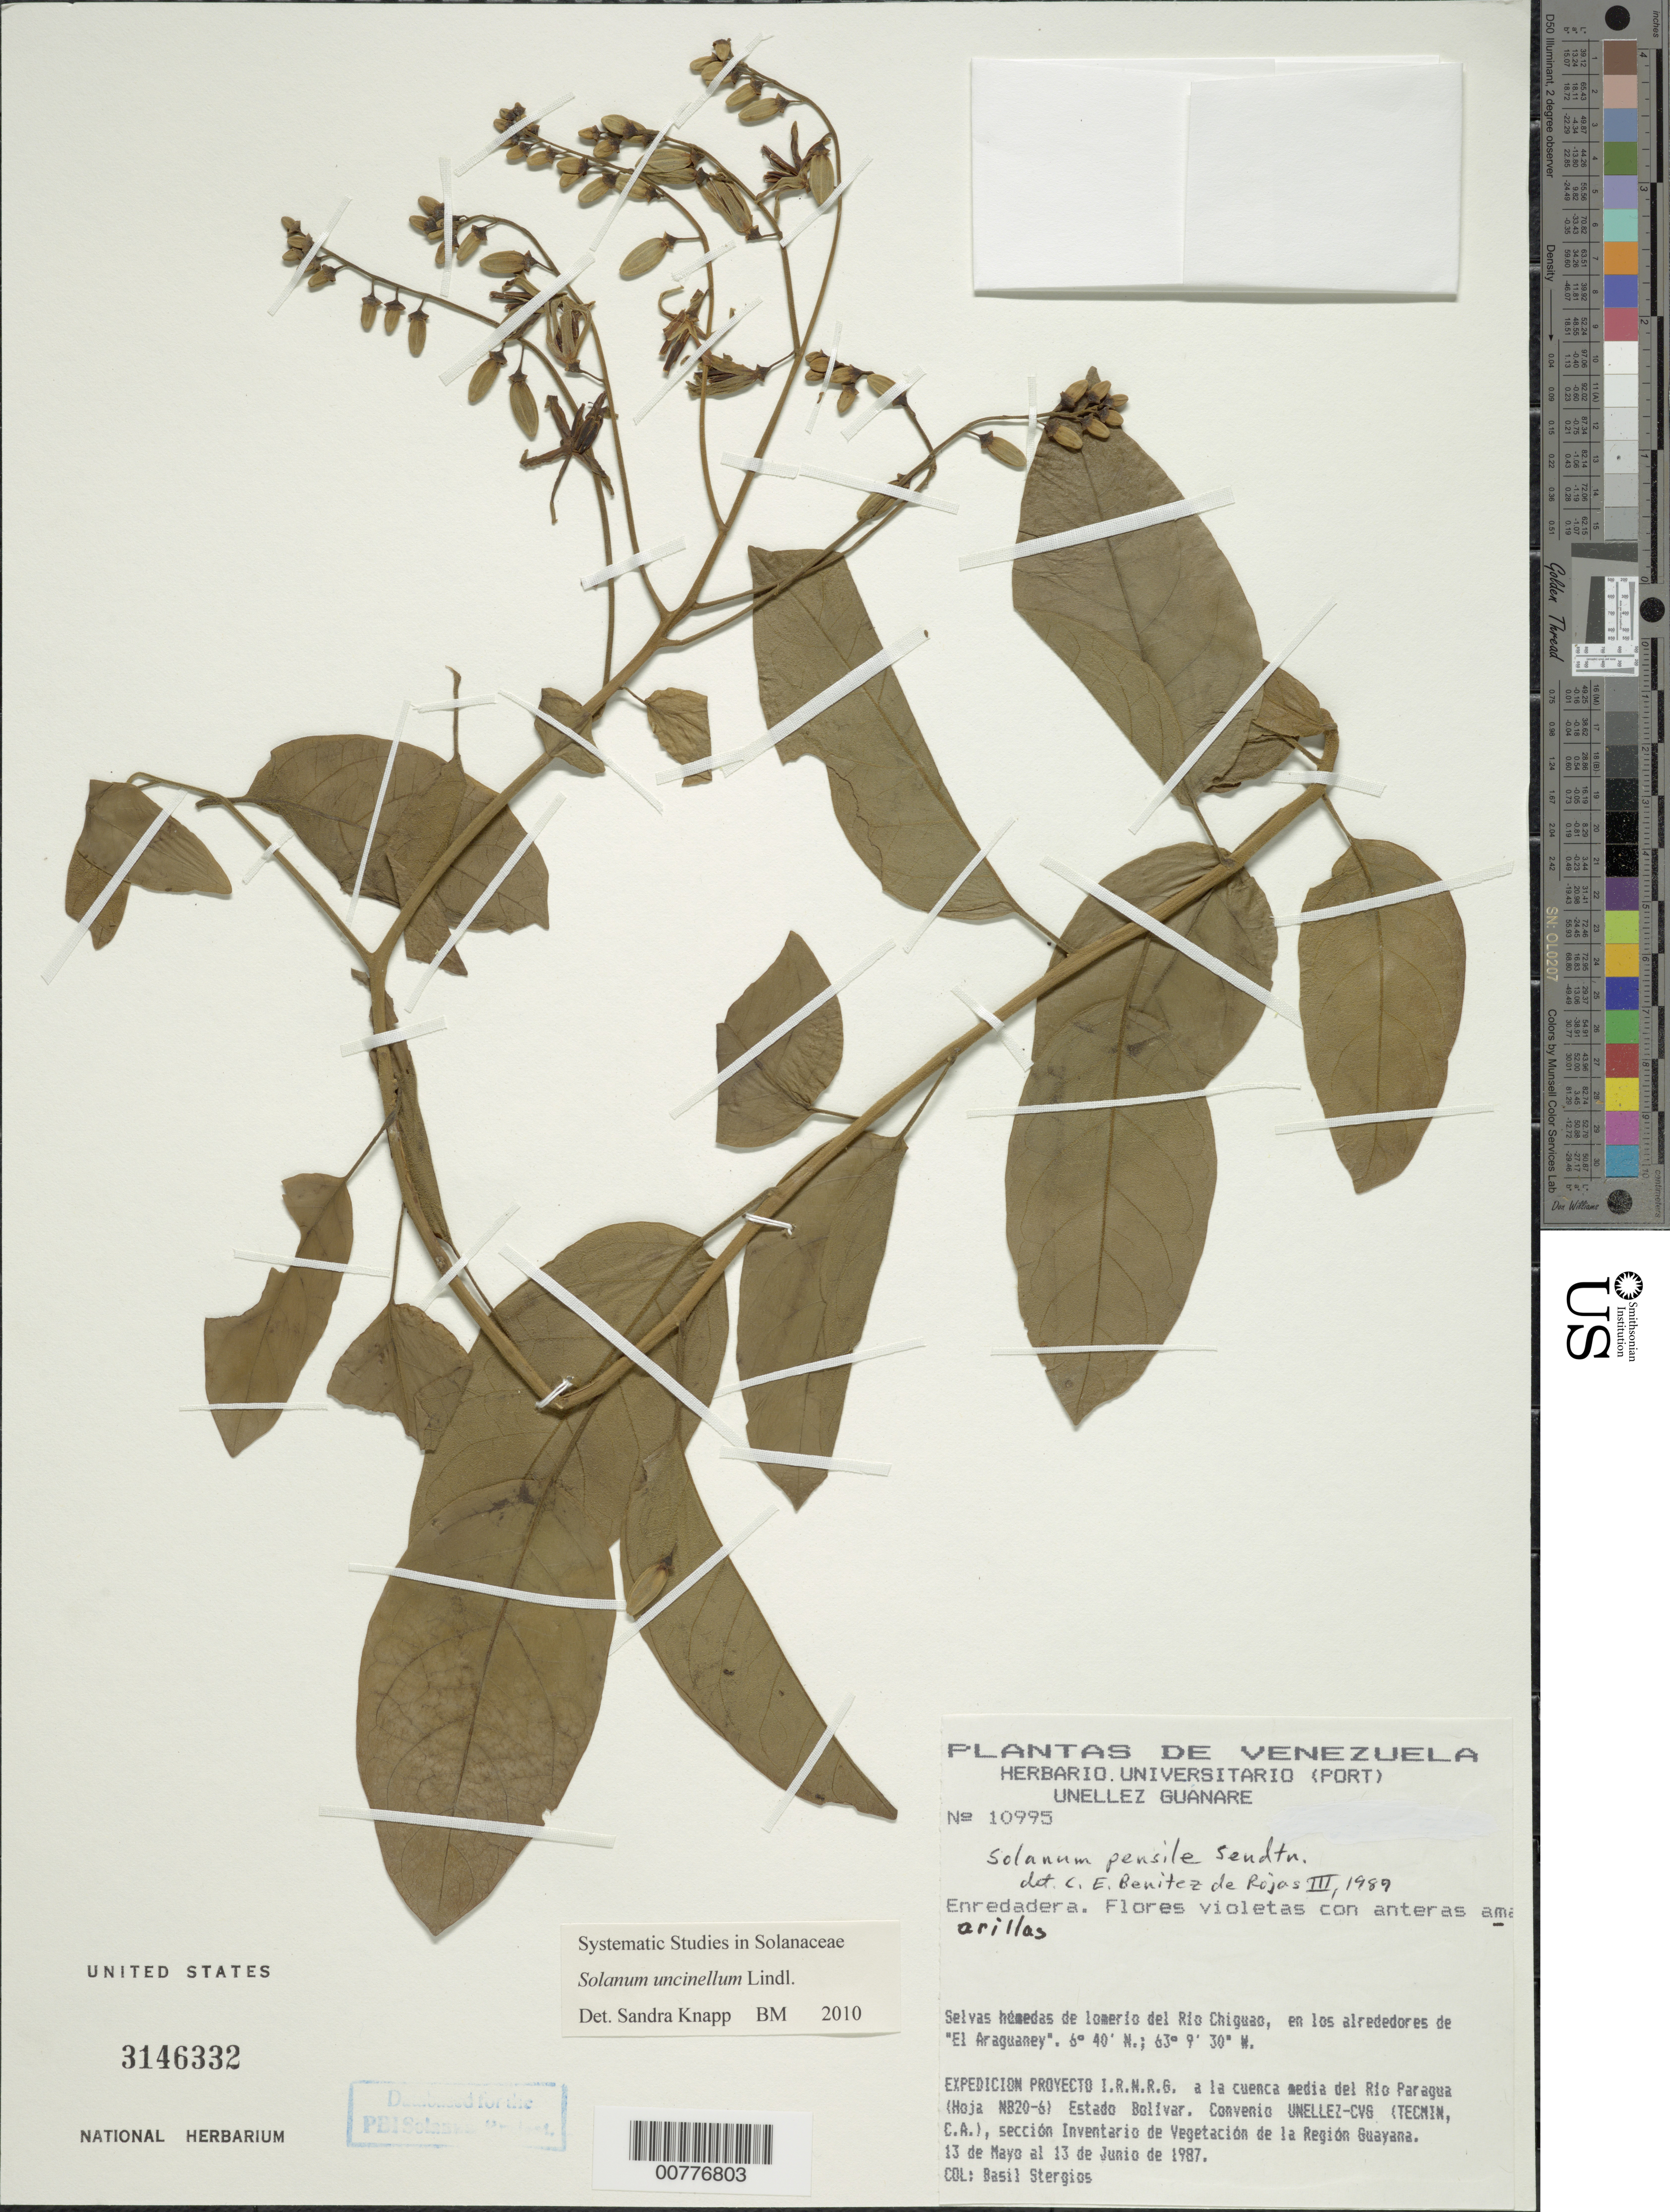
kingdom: Plantae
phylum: Tracheophyta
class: Magnoliopsida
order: Solanales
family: Solanaceae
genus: Solanum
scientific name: Solanum uncinellum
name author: Lindl.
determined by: Knapp, S. D.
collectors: B. G. Stergios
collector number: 10995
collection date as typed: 5 May 1987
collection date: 1987-05-05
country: Venezuela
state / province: Bolívar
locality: Río Chiguao, "El Araguaney"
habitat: Selvas humedas de lomerio del rio.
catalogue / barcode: US 3146332